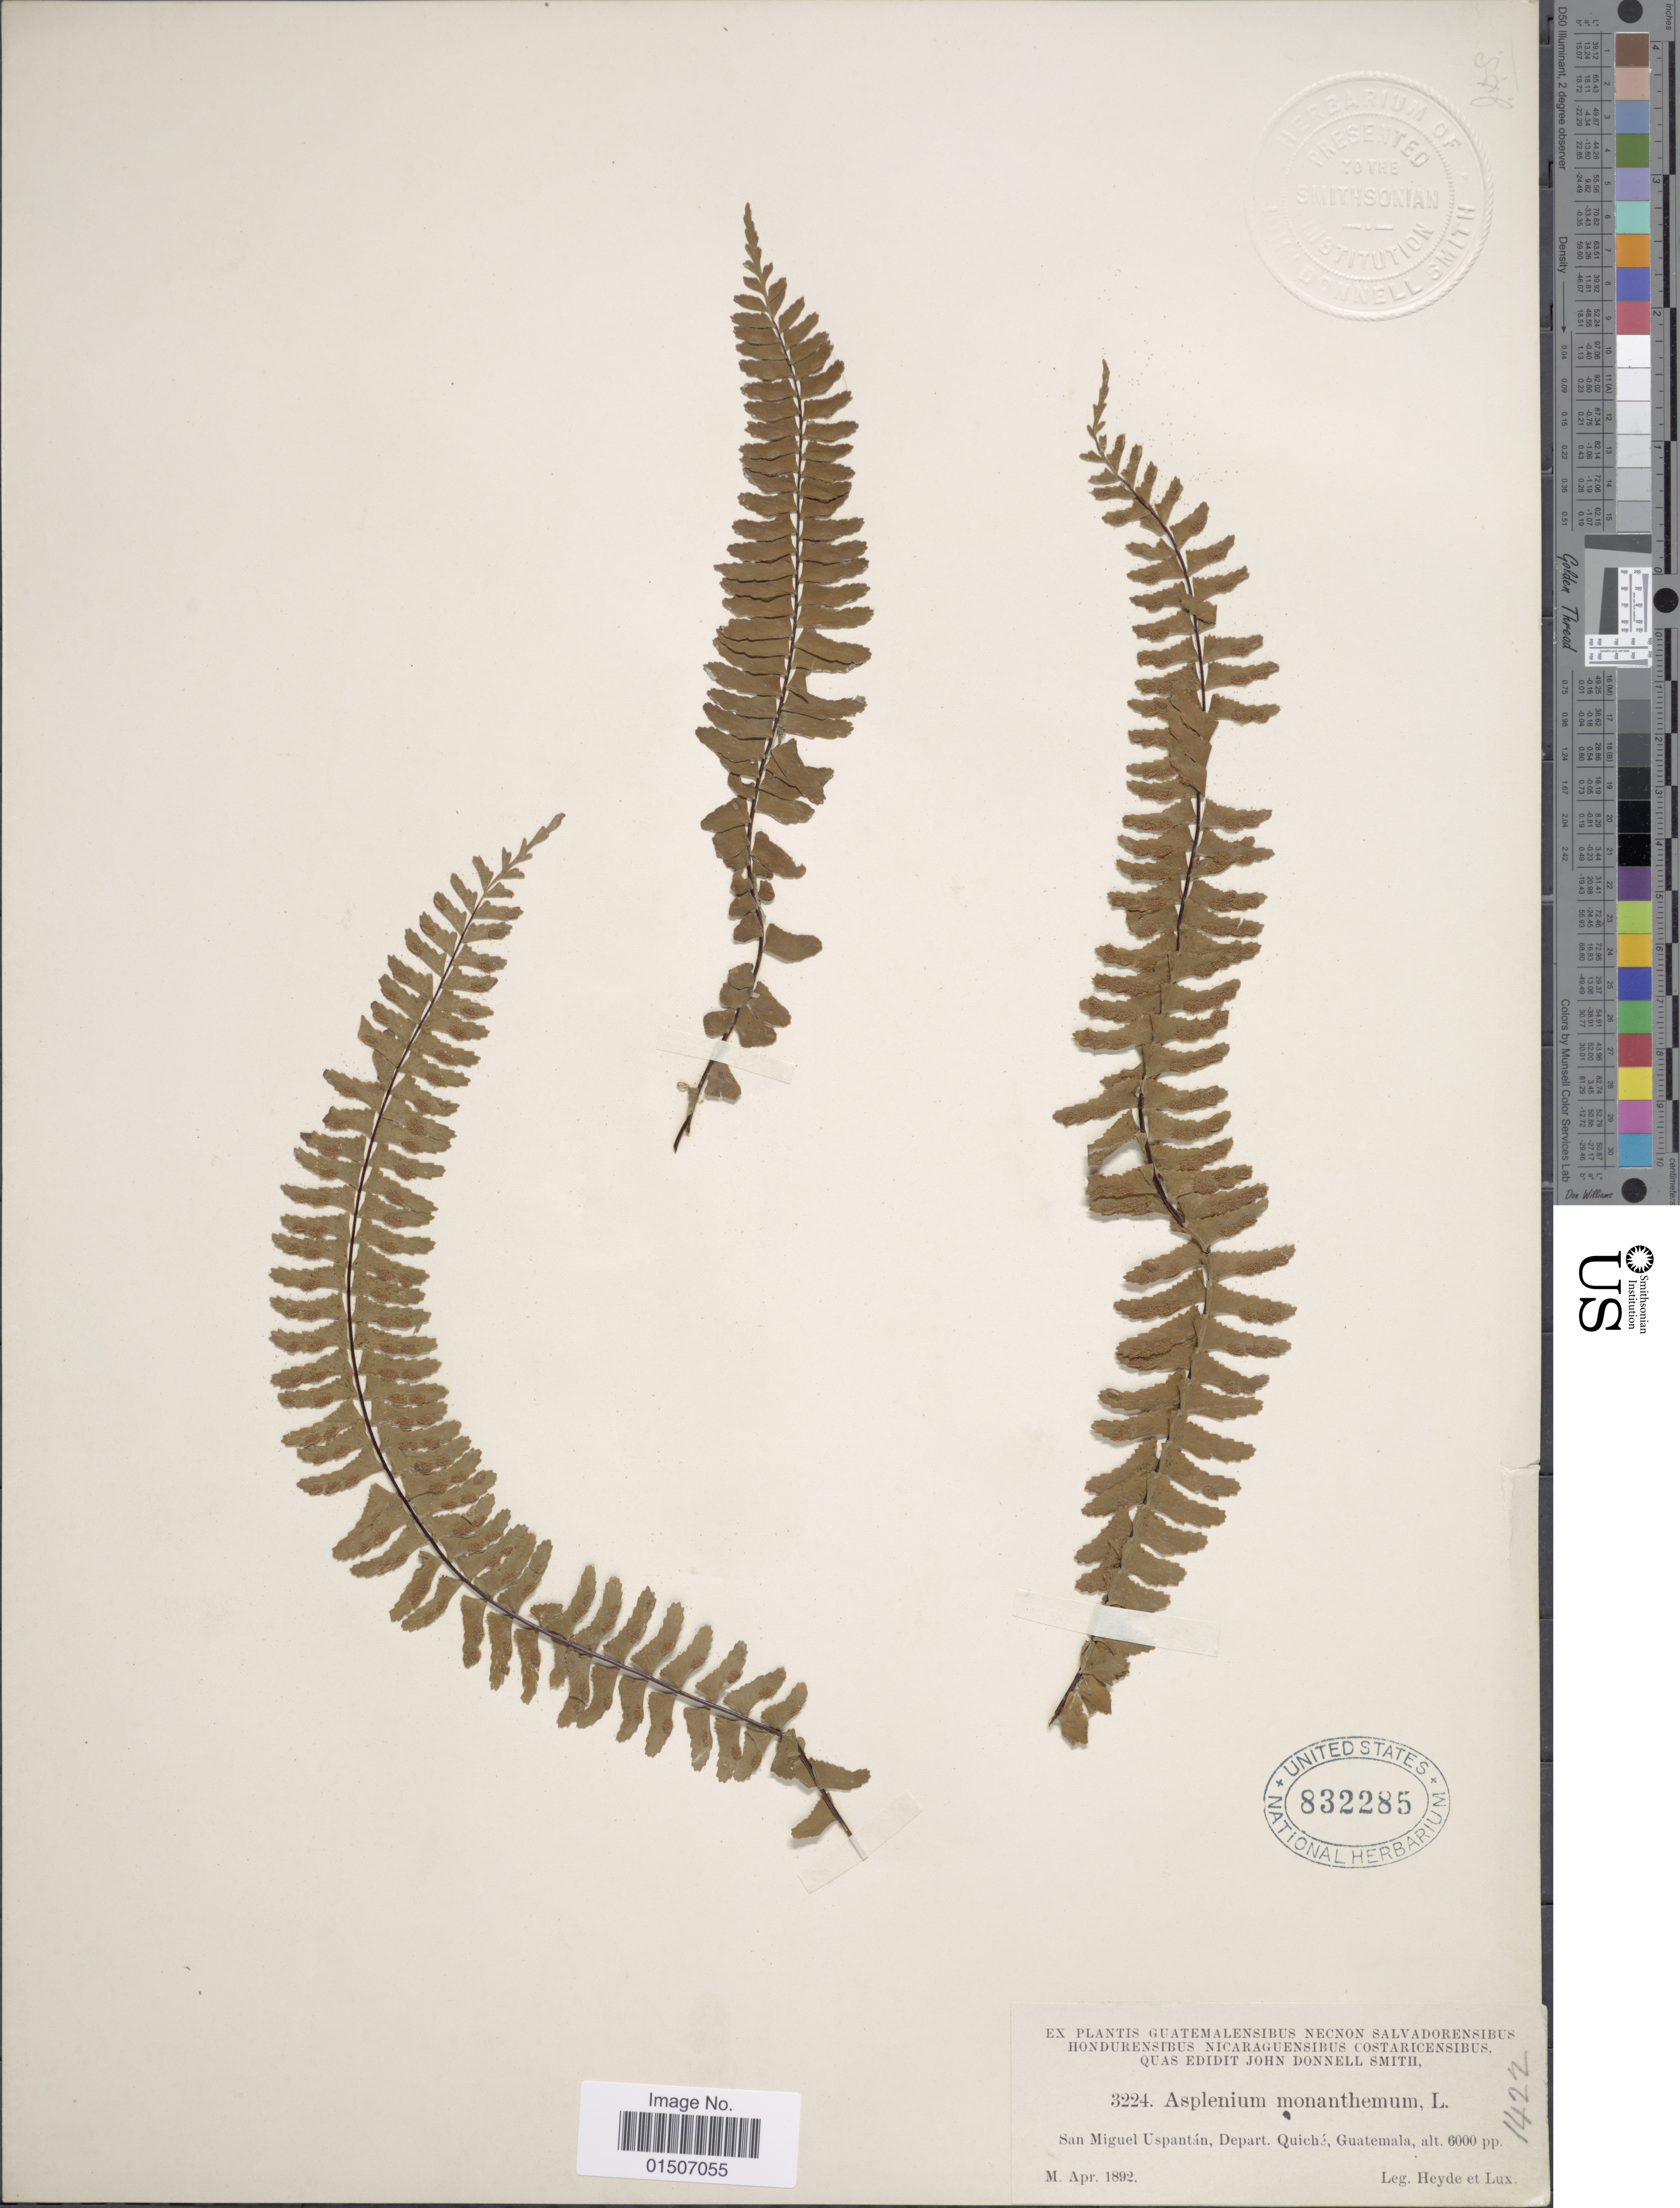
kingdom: Plantae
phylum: Tracheophyta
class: Polypodiopsida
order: Polypodiales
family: Aspleniaceae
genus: Asplenium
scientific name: Asplenium monanthes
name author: L.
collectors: Heyde & Lux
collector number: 3224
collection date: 1892-04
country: Guatemala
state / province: El Quiché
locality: San Miguel Uspantán, Depart. Quiché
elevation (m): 1829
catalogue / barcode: US 832285